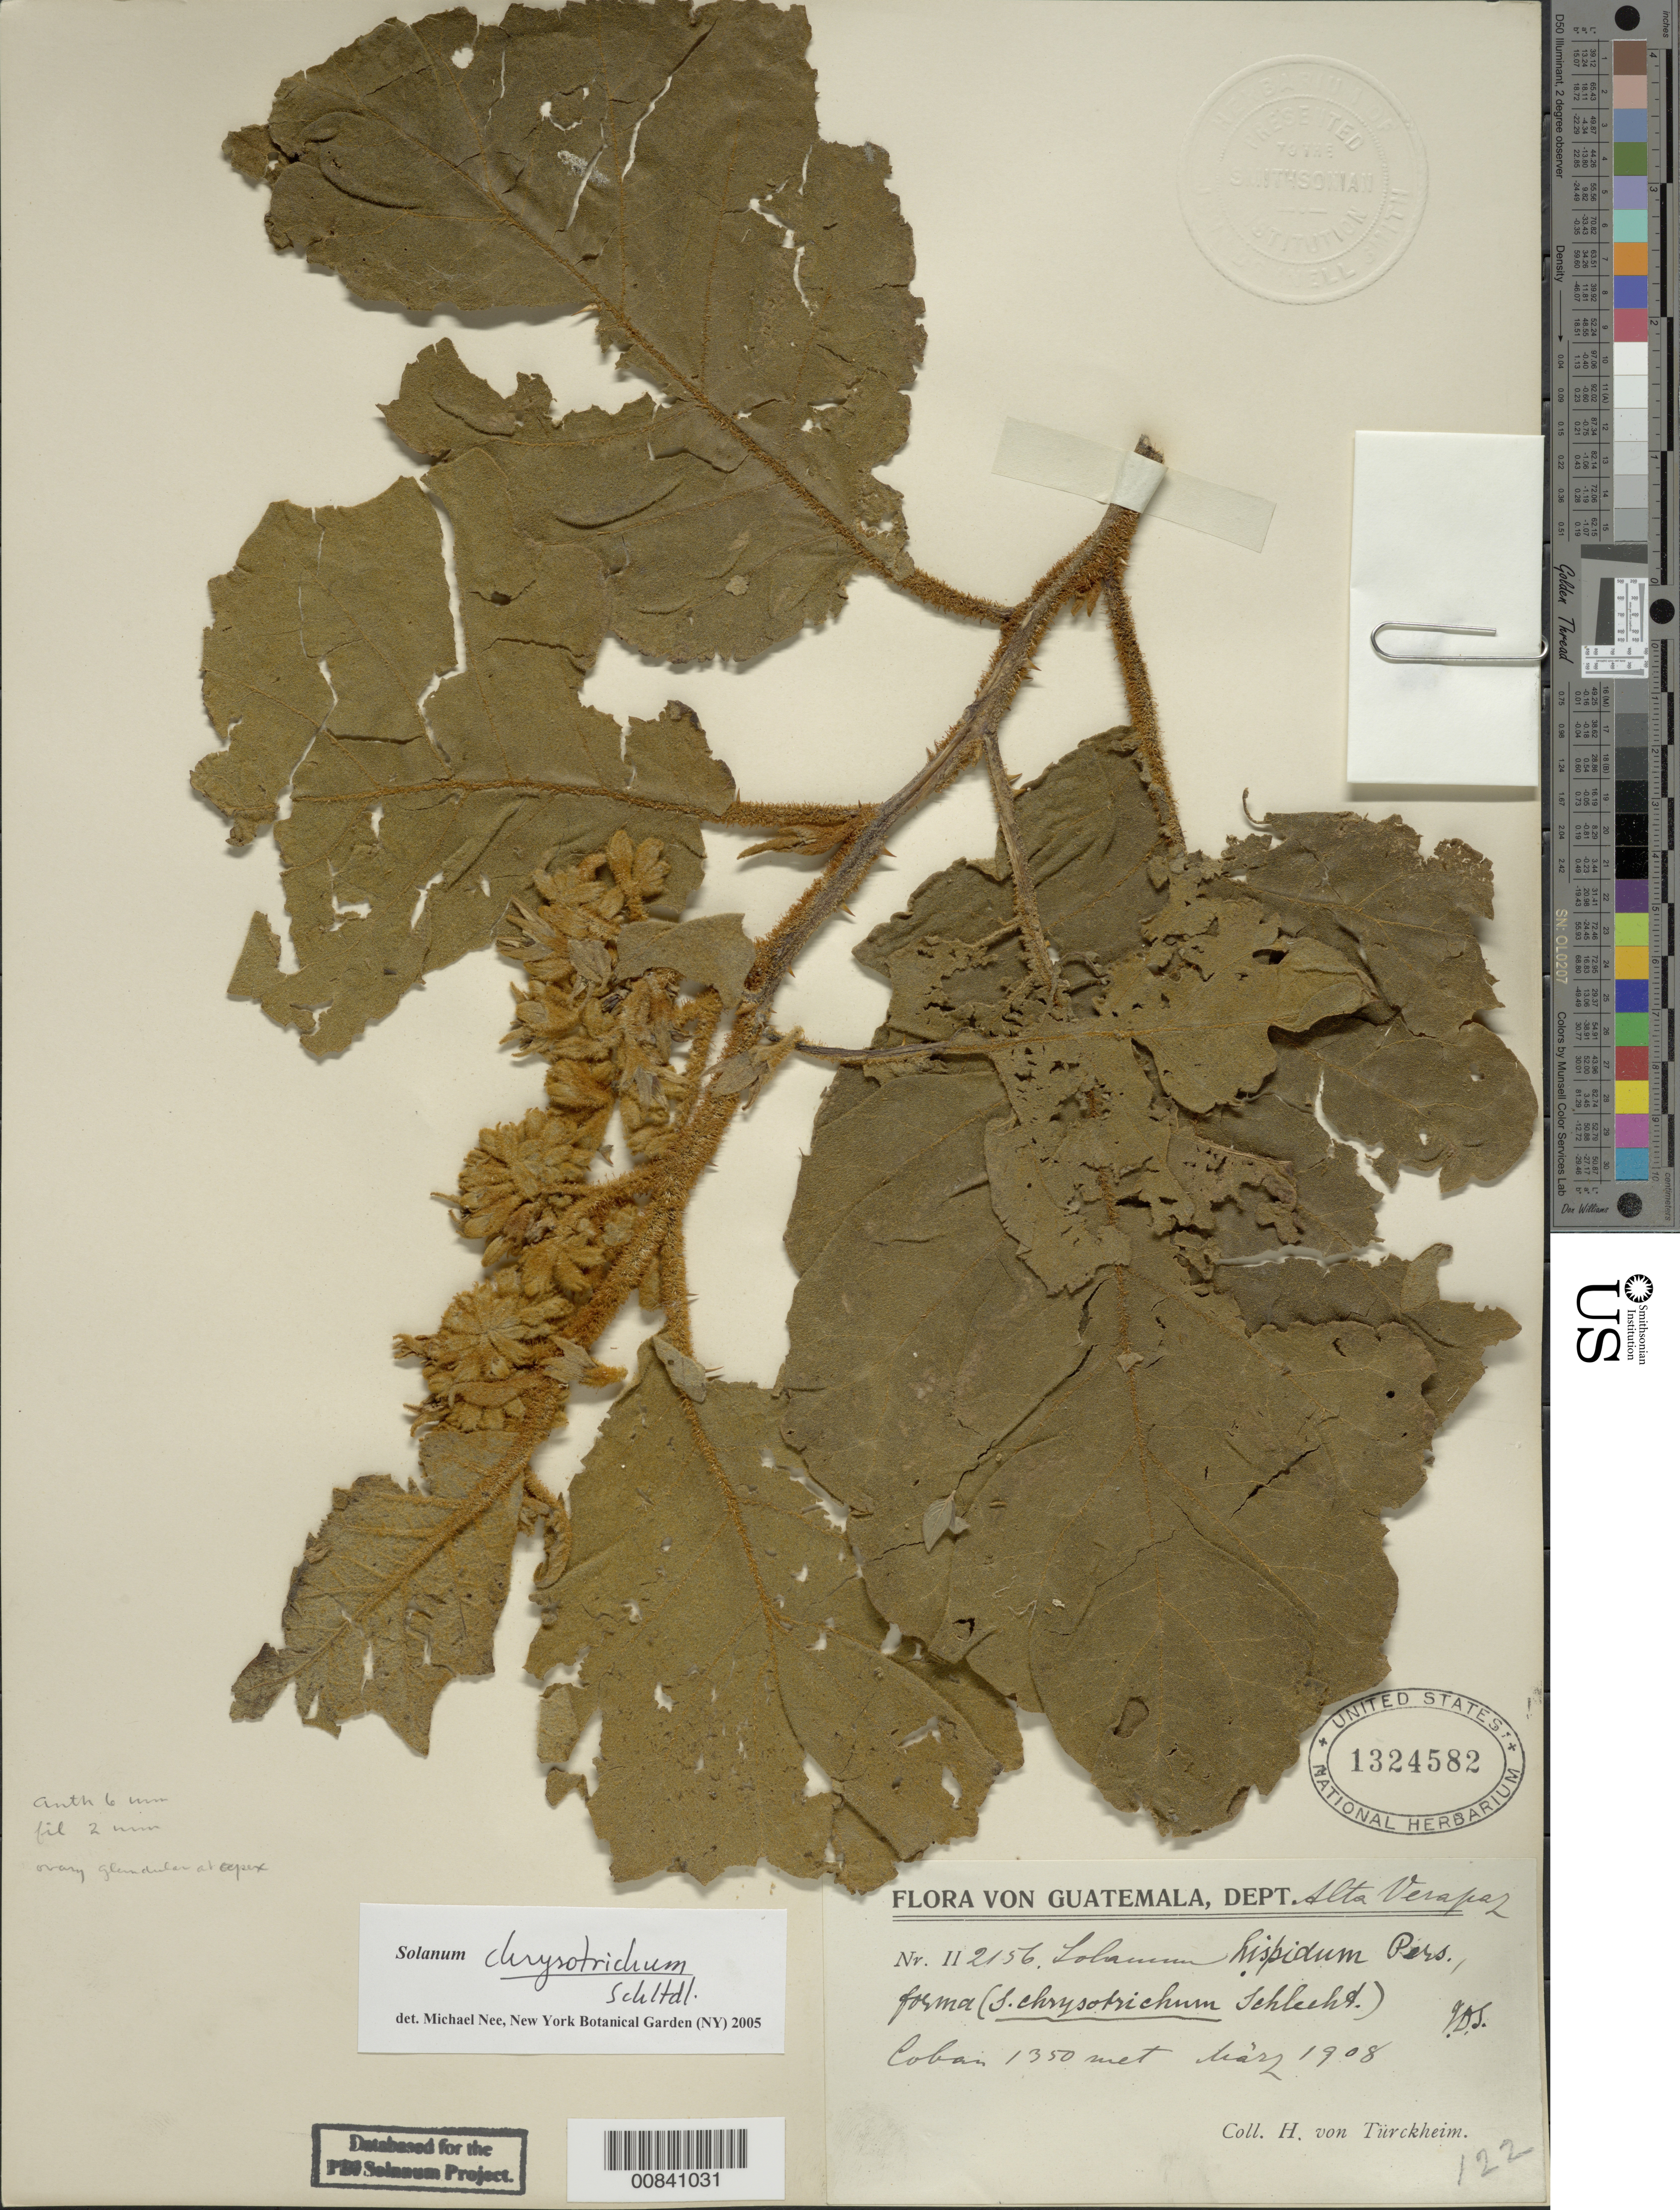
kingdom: Plantae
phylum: Tracheophyta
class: Magnoliopsida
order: Solanales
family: Solanaceae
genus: Solanum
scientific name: Solanum chrysotrichum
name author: Schltdl.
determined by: Nee, Michael H.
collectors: H. von Türckheim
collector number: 2156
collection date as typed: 1908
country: Guatemala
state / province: Alta Verapaz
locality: Coban.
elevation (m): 1350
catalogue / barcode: US 1324582